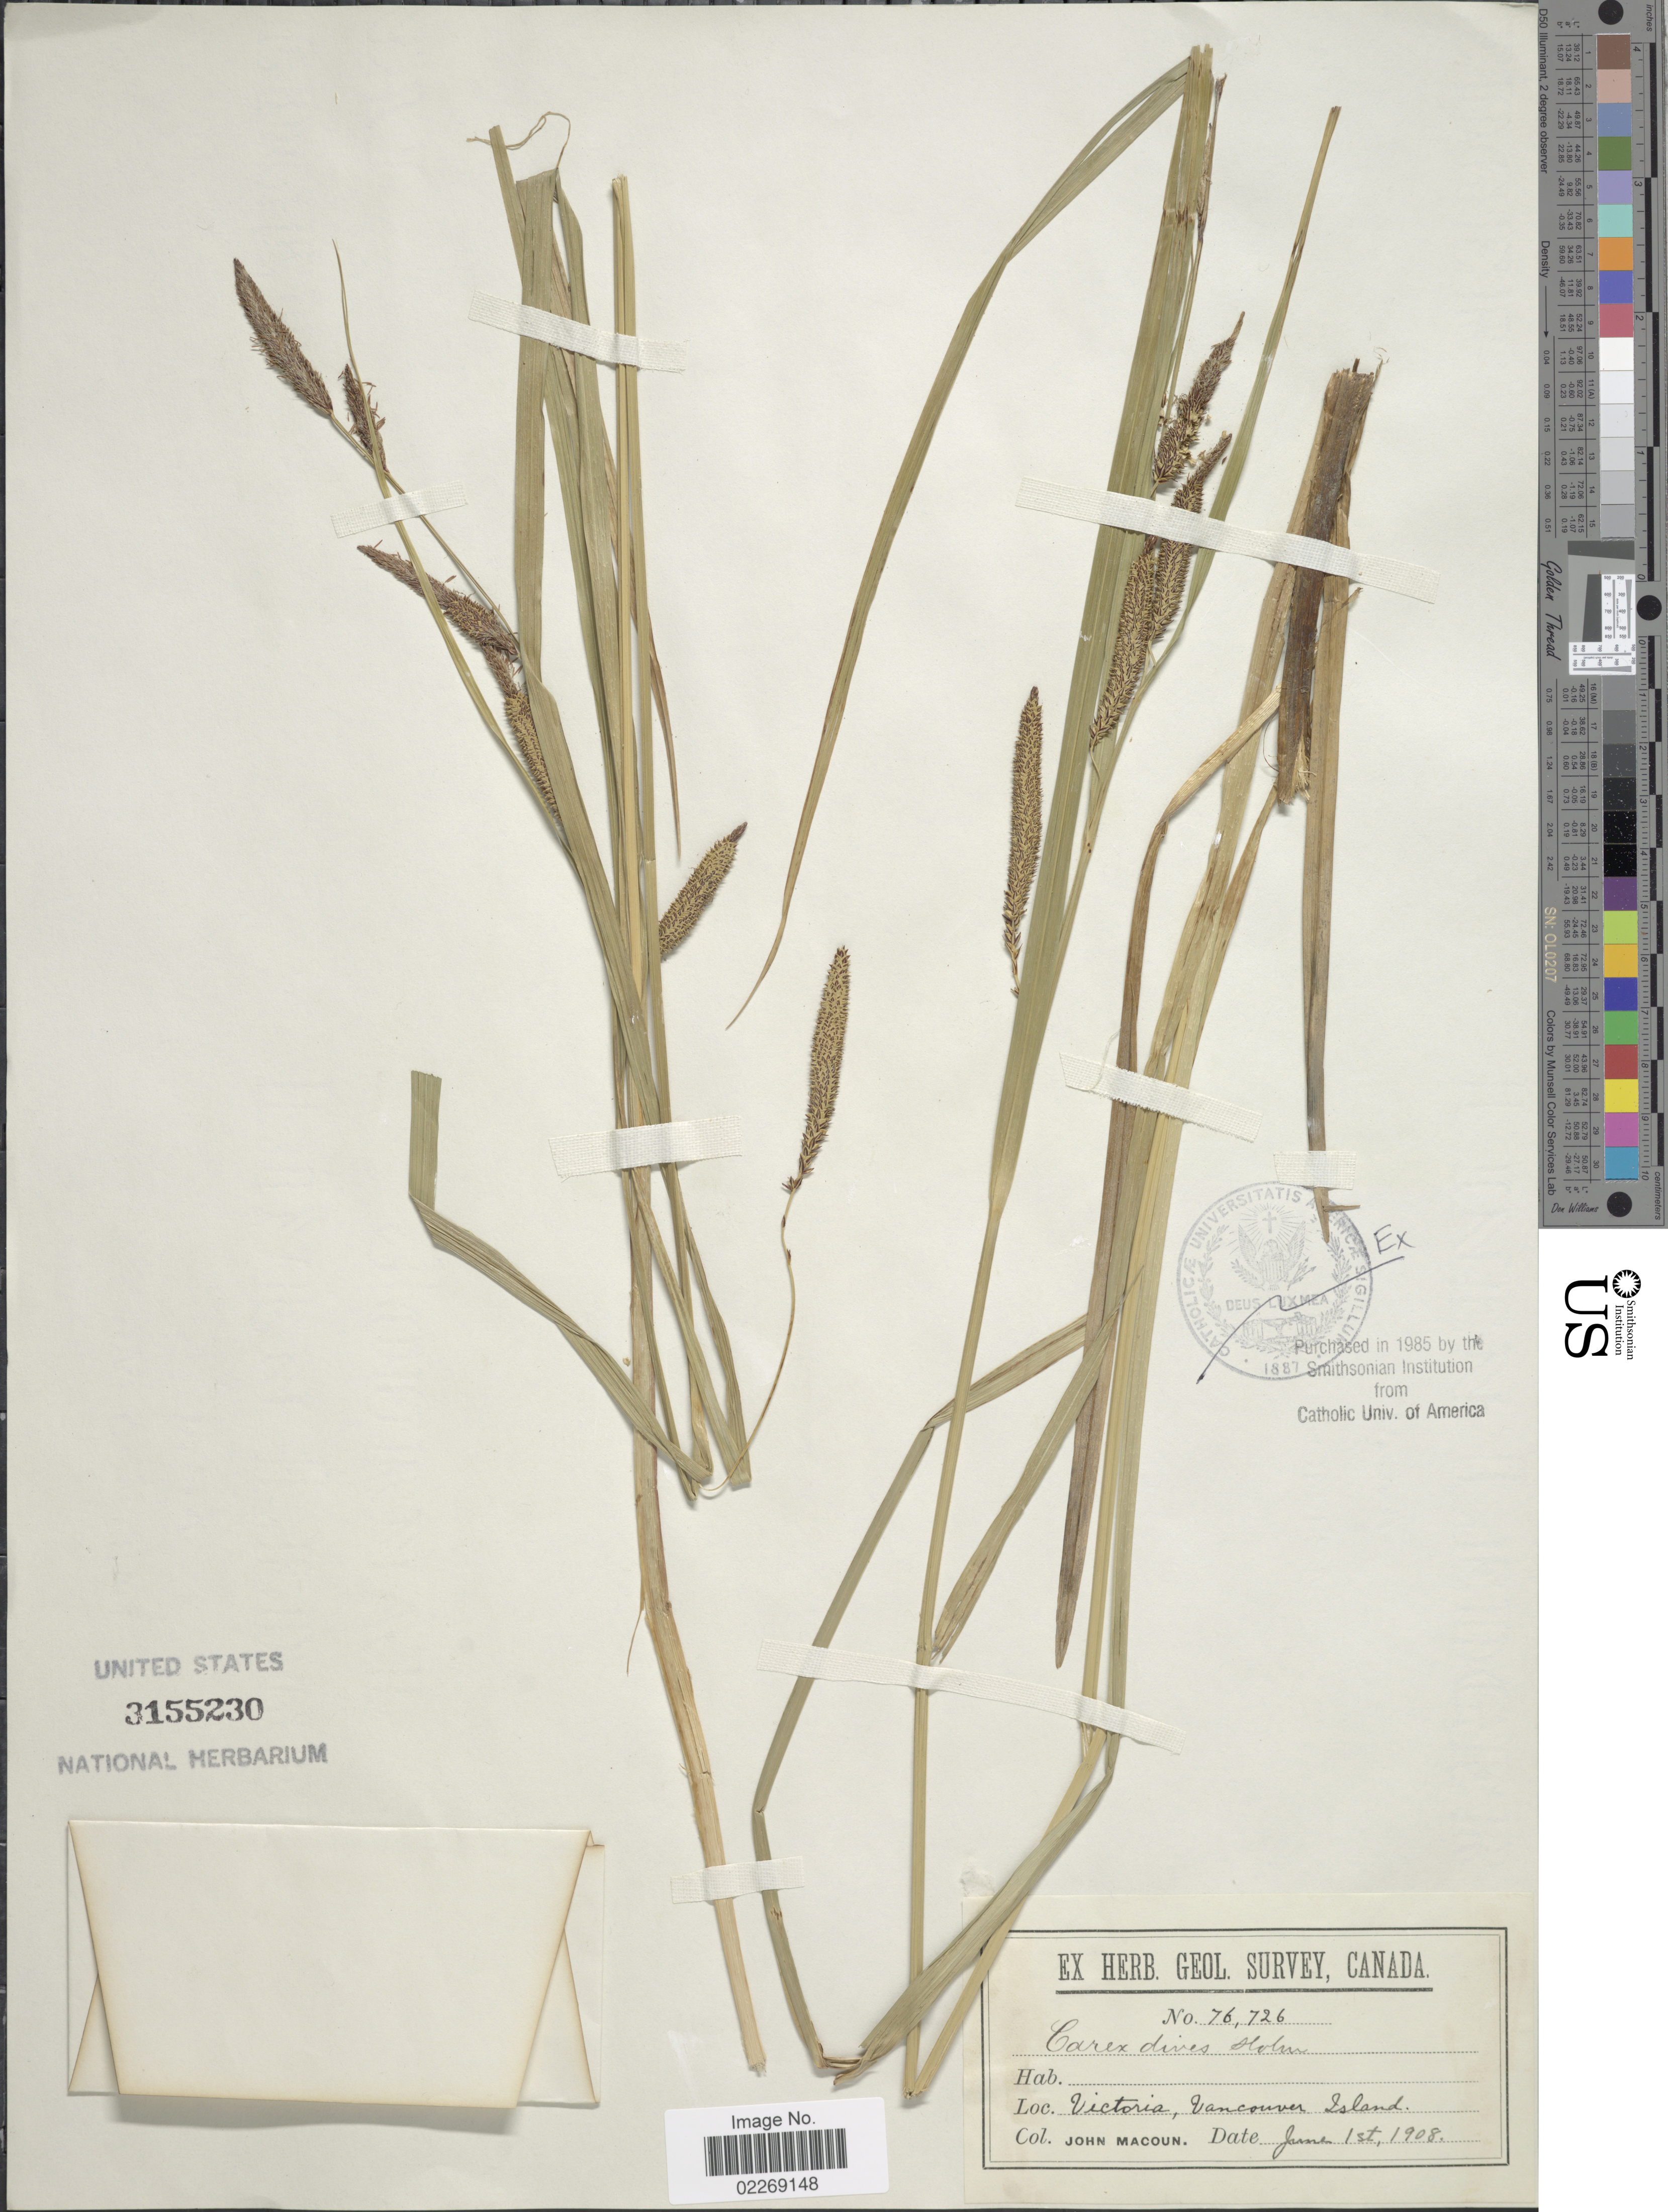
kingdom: Plantae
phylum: Tracheophyta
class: Liliopsida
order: Poales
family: Cyperaceae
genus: Carex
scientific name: Carex aquatilis var. dives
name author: (Holm) Kük.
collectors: J. Macoun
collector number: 76726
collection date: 1908-06-01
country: Canada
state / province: British Columbia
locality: Vancouver Island. Victoria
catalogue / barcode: US 3155230